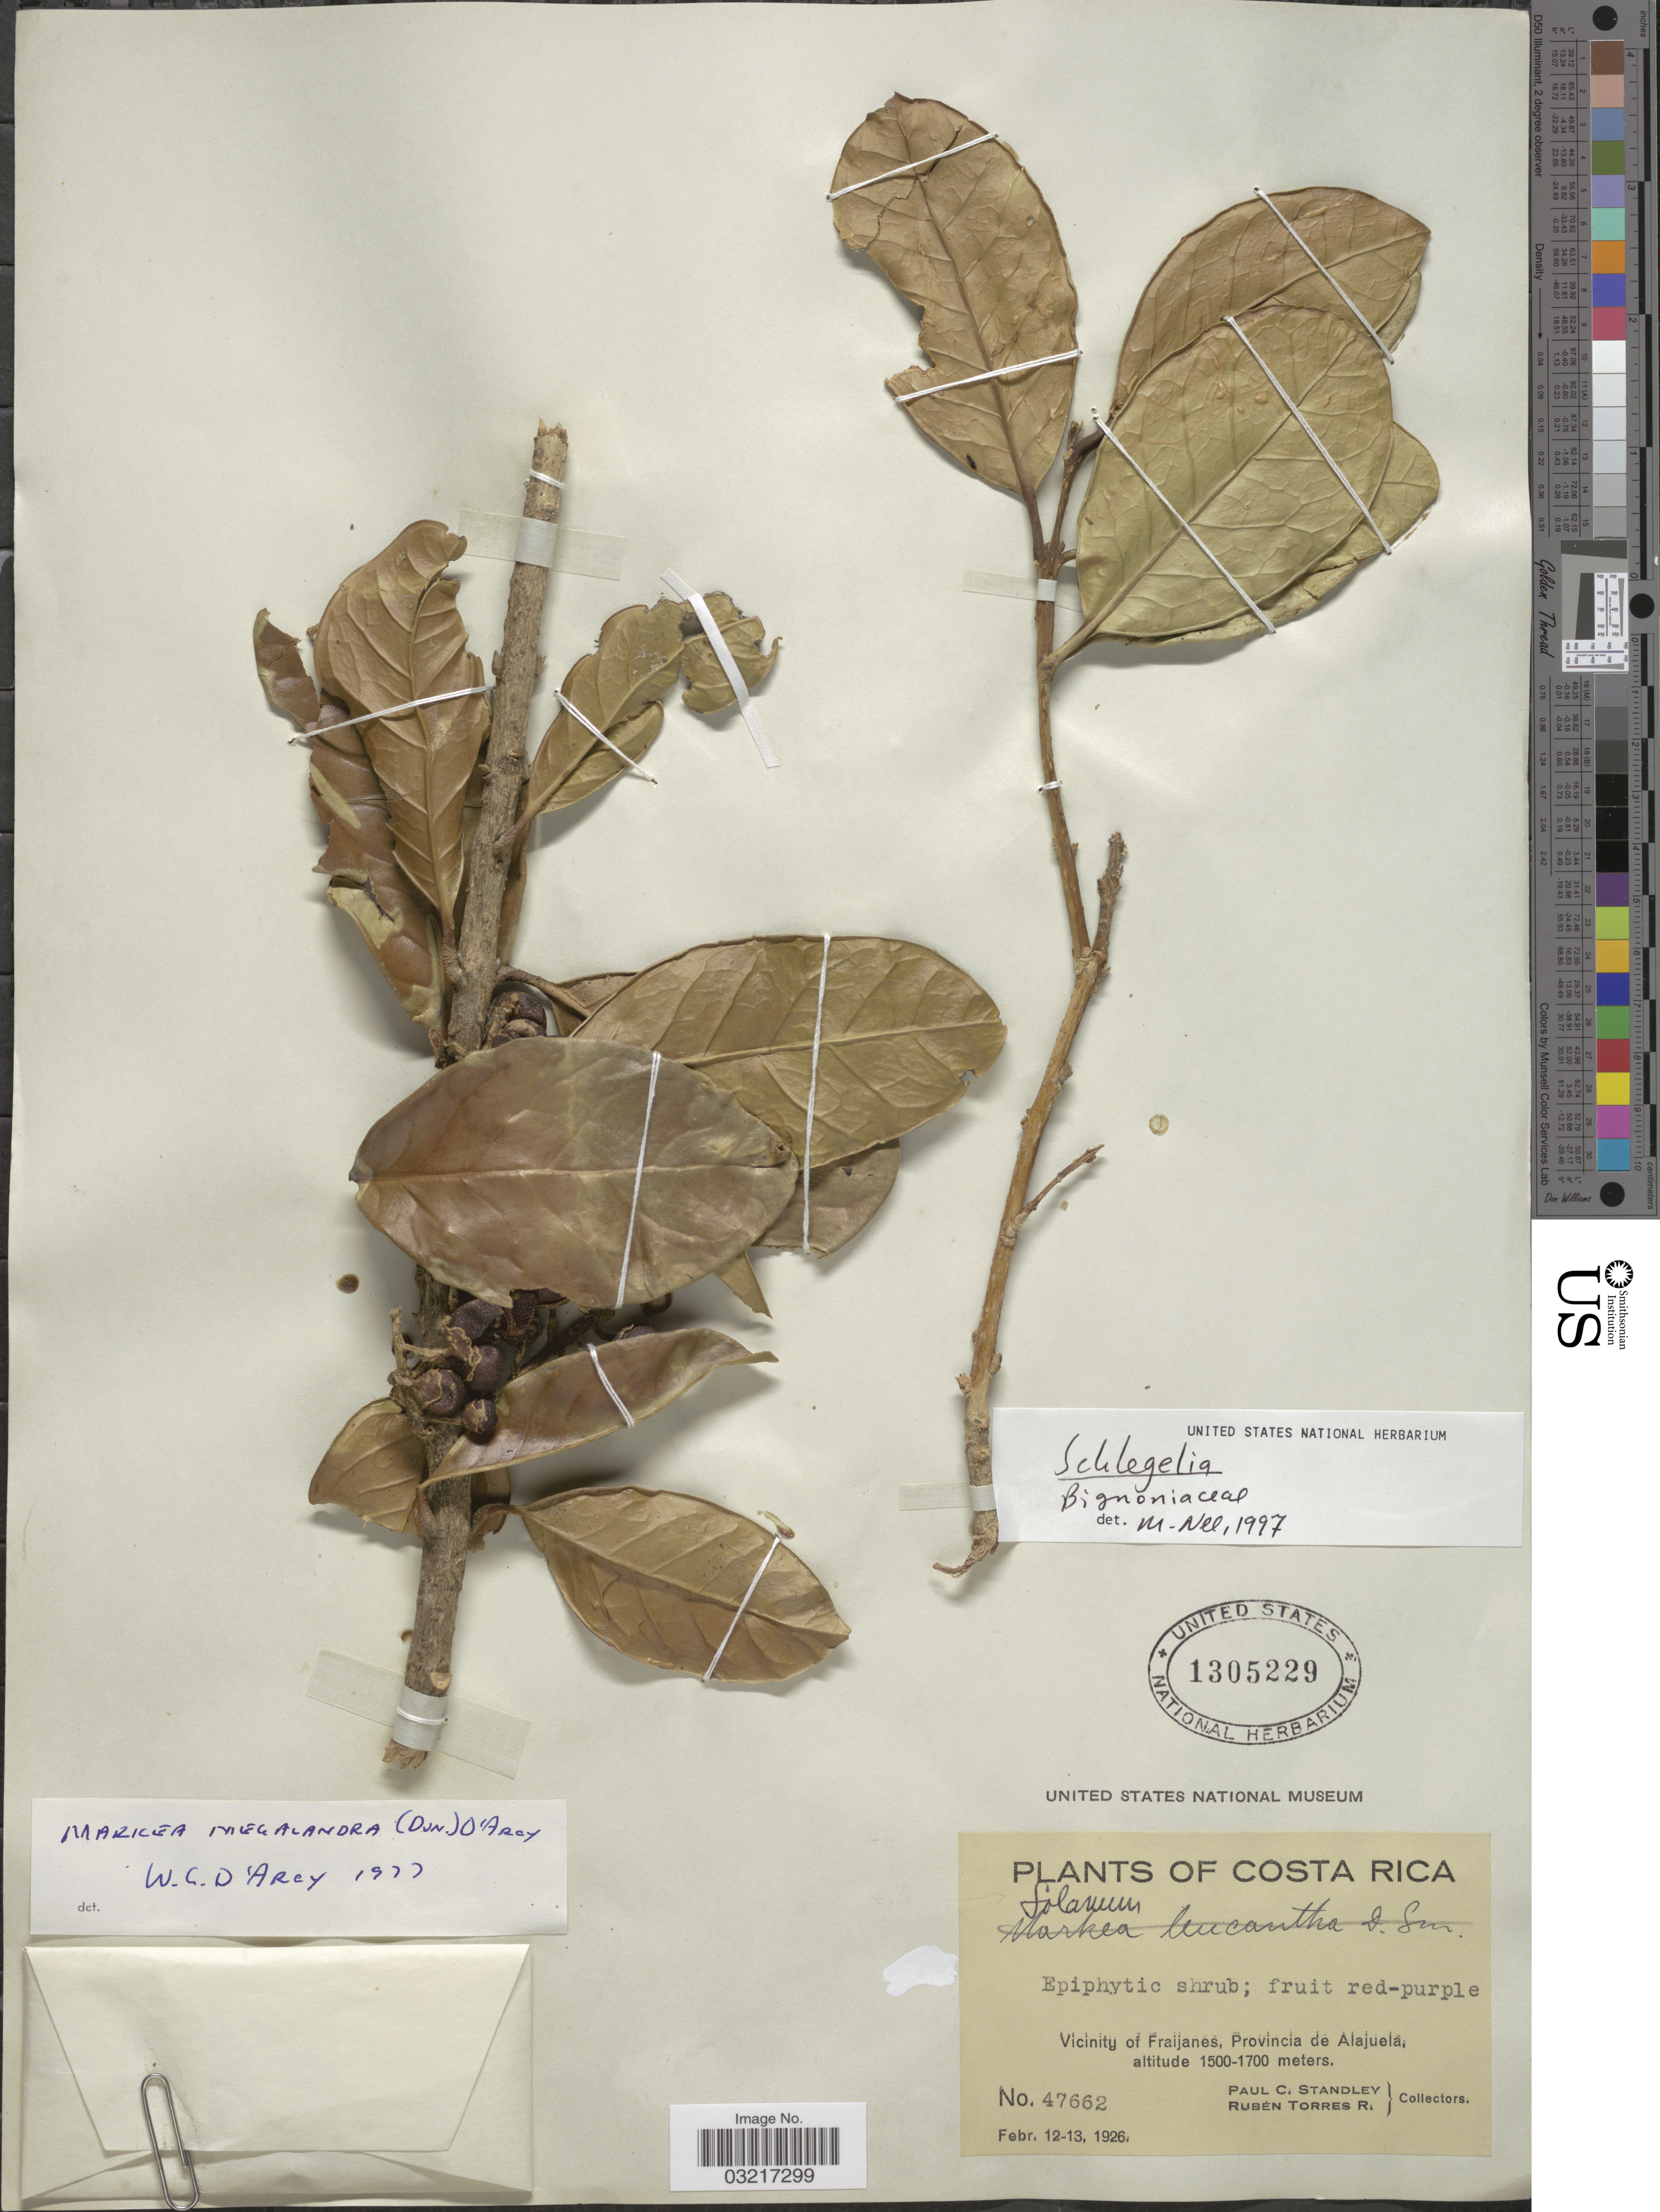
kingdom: Plantae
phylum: Tracheophyta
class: Magnoliopsida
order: Lamiales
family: Schlegeliaceae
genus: Schlegelia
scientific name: Schlegelia sp.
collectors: P. C. Standley & R. Torres Rojas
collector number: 47662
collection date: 1926-02-12/1926-02-13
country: Costa Rica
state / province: Alajuela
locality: Vicinity of Fraijanes.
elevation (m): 1500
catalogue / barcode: US 1305229